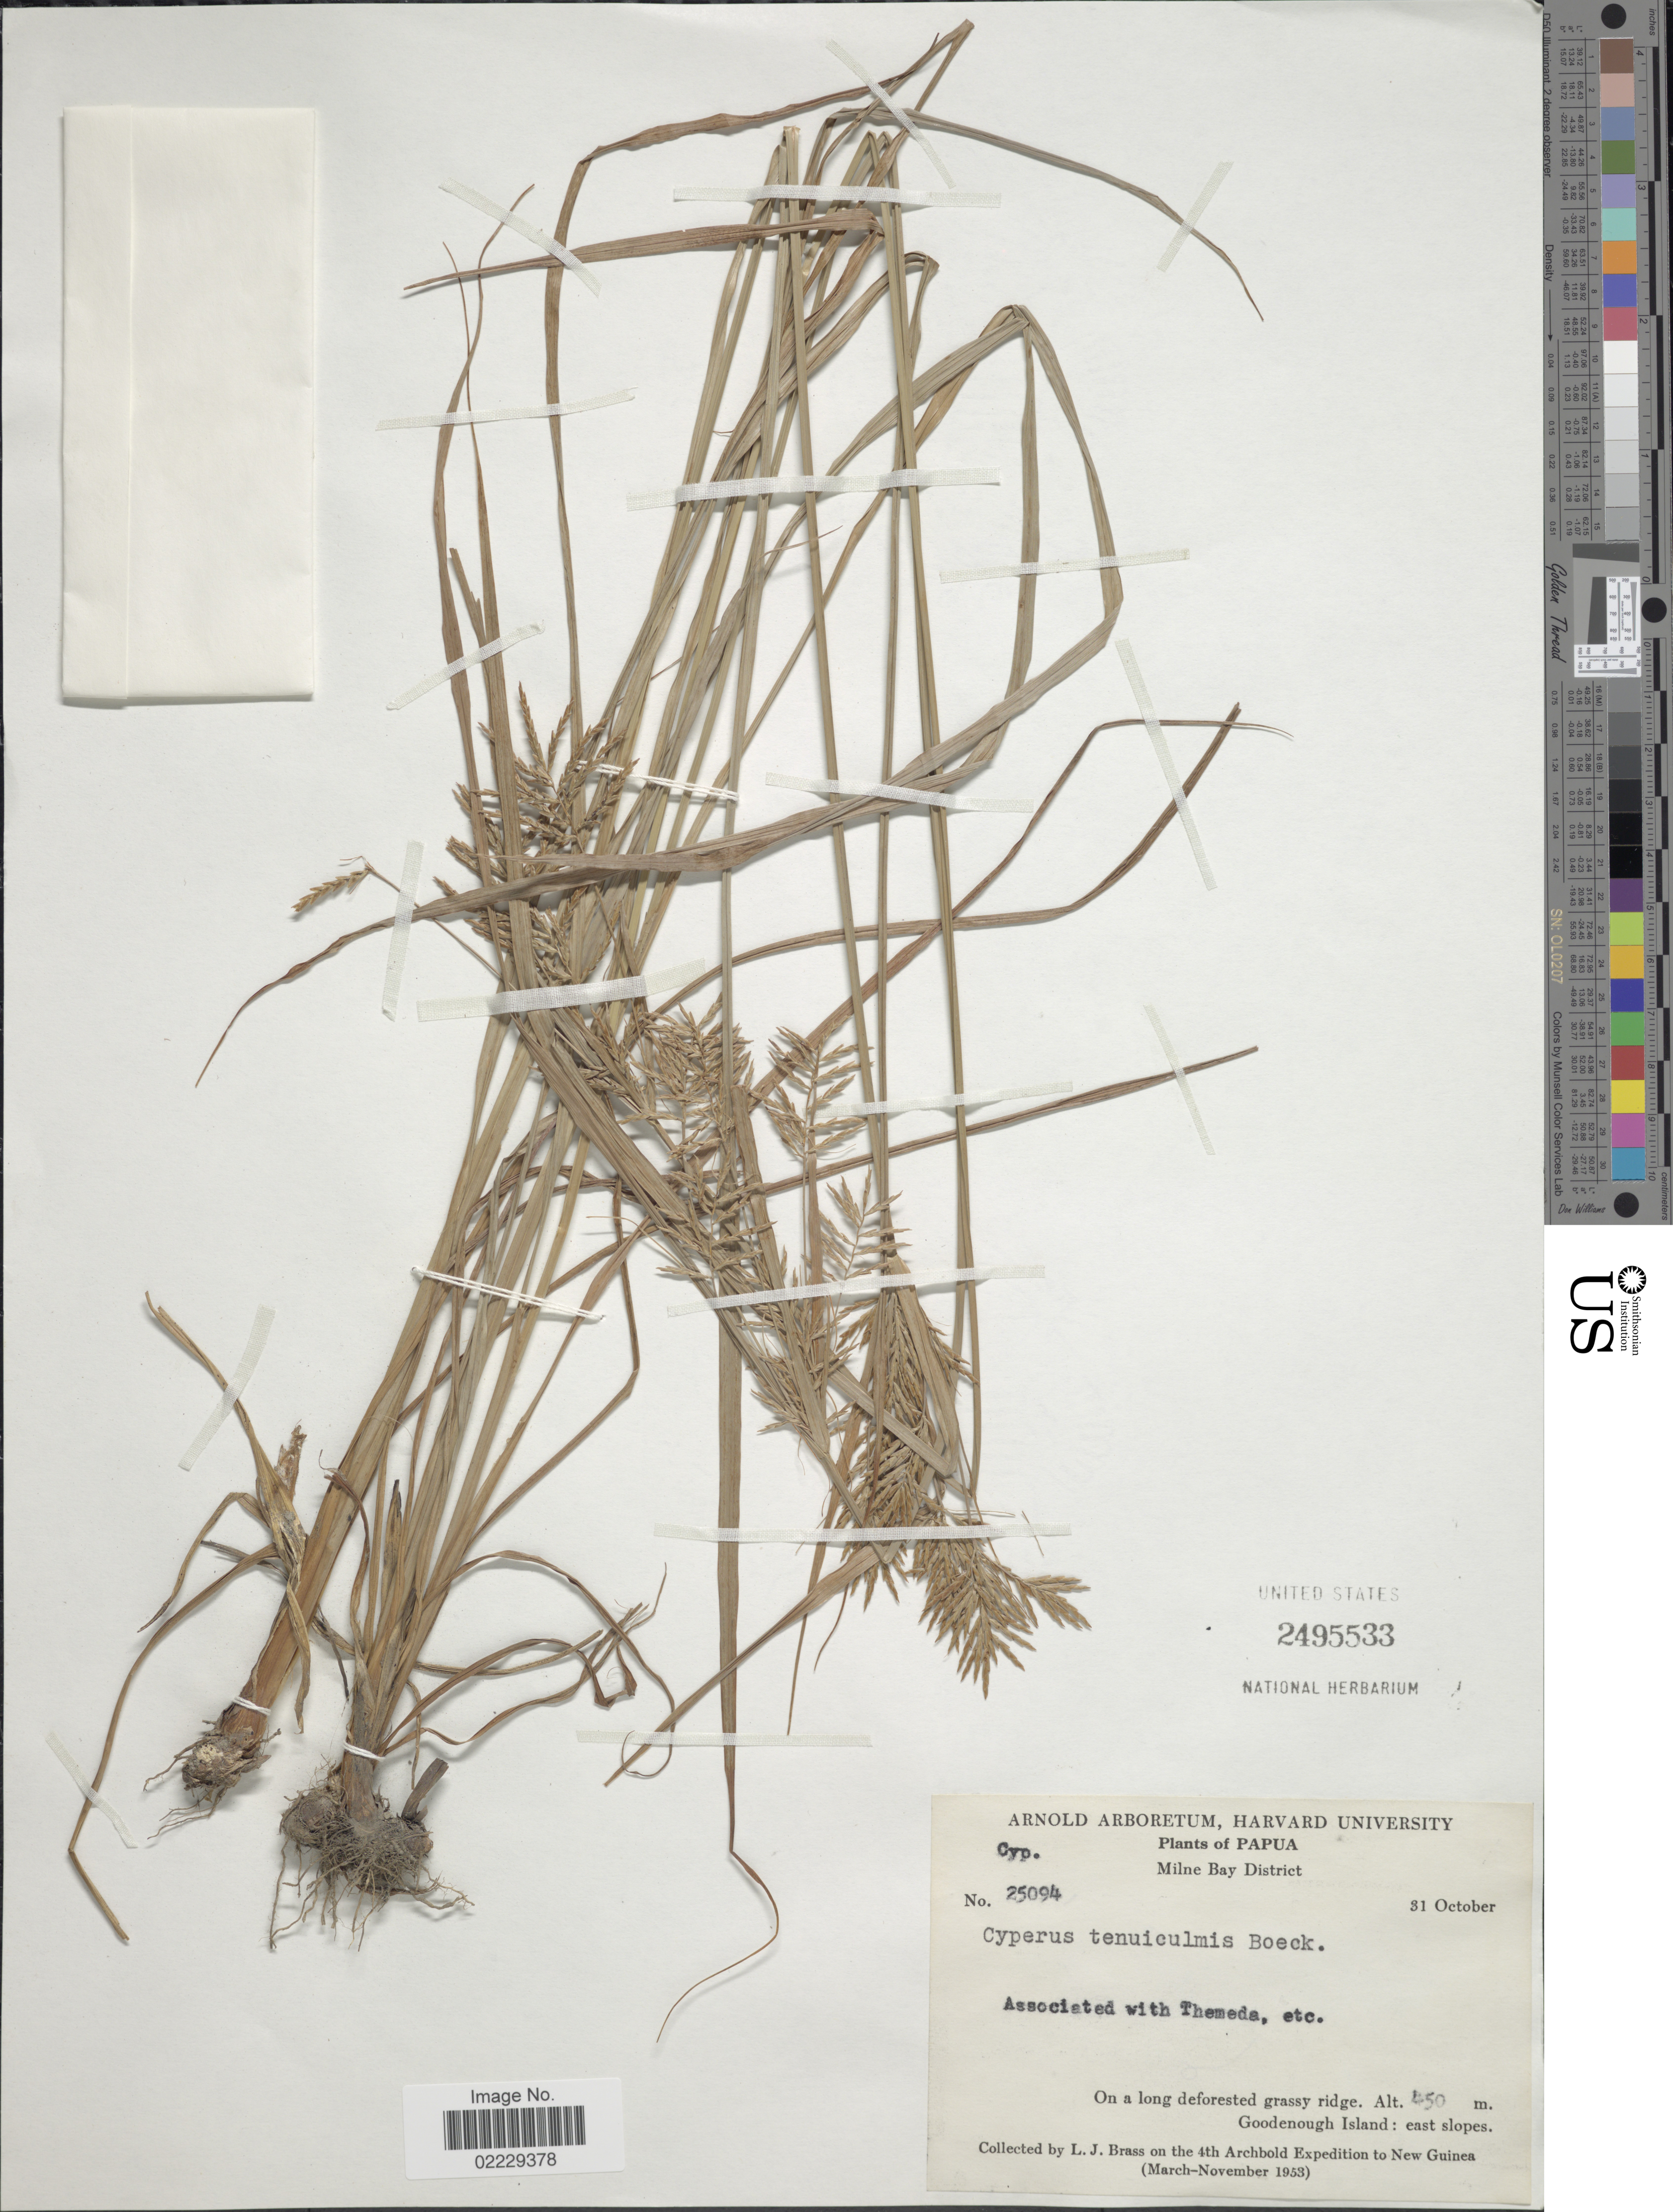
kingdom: Plantae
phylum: Tracheophyta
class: Liliopsida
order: Poales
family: Cyperaceae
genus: Cyperus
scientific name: Cyperus tenuiculmis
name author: Boeckeler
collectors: L. J. Brass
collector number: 25094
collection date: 1953-10-31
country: Papua New Guinea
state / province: Milne Bay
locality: Milne Bay District, Goodenough Island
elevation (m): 450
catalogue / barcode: US 2495533